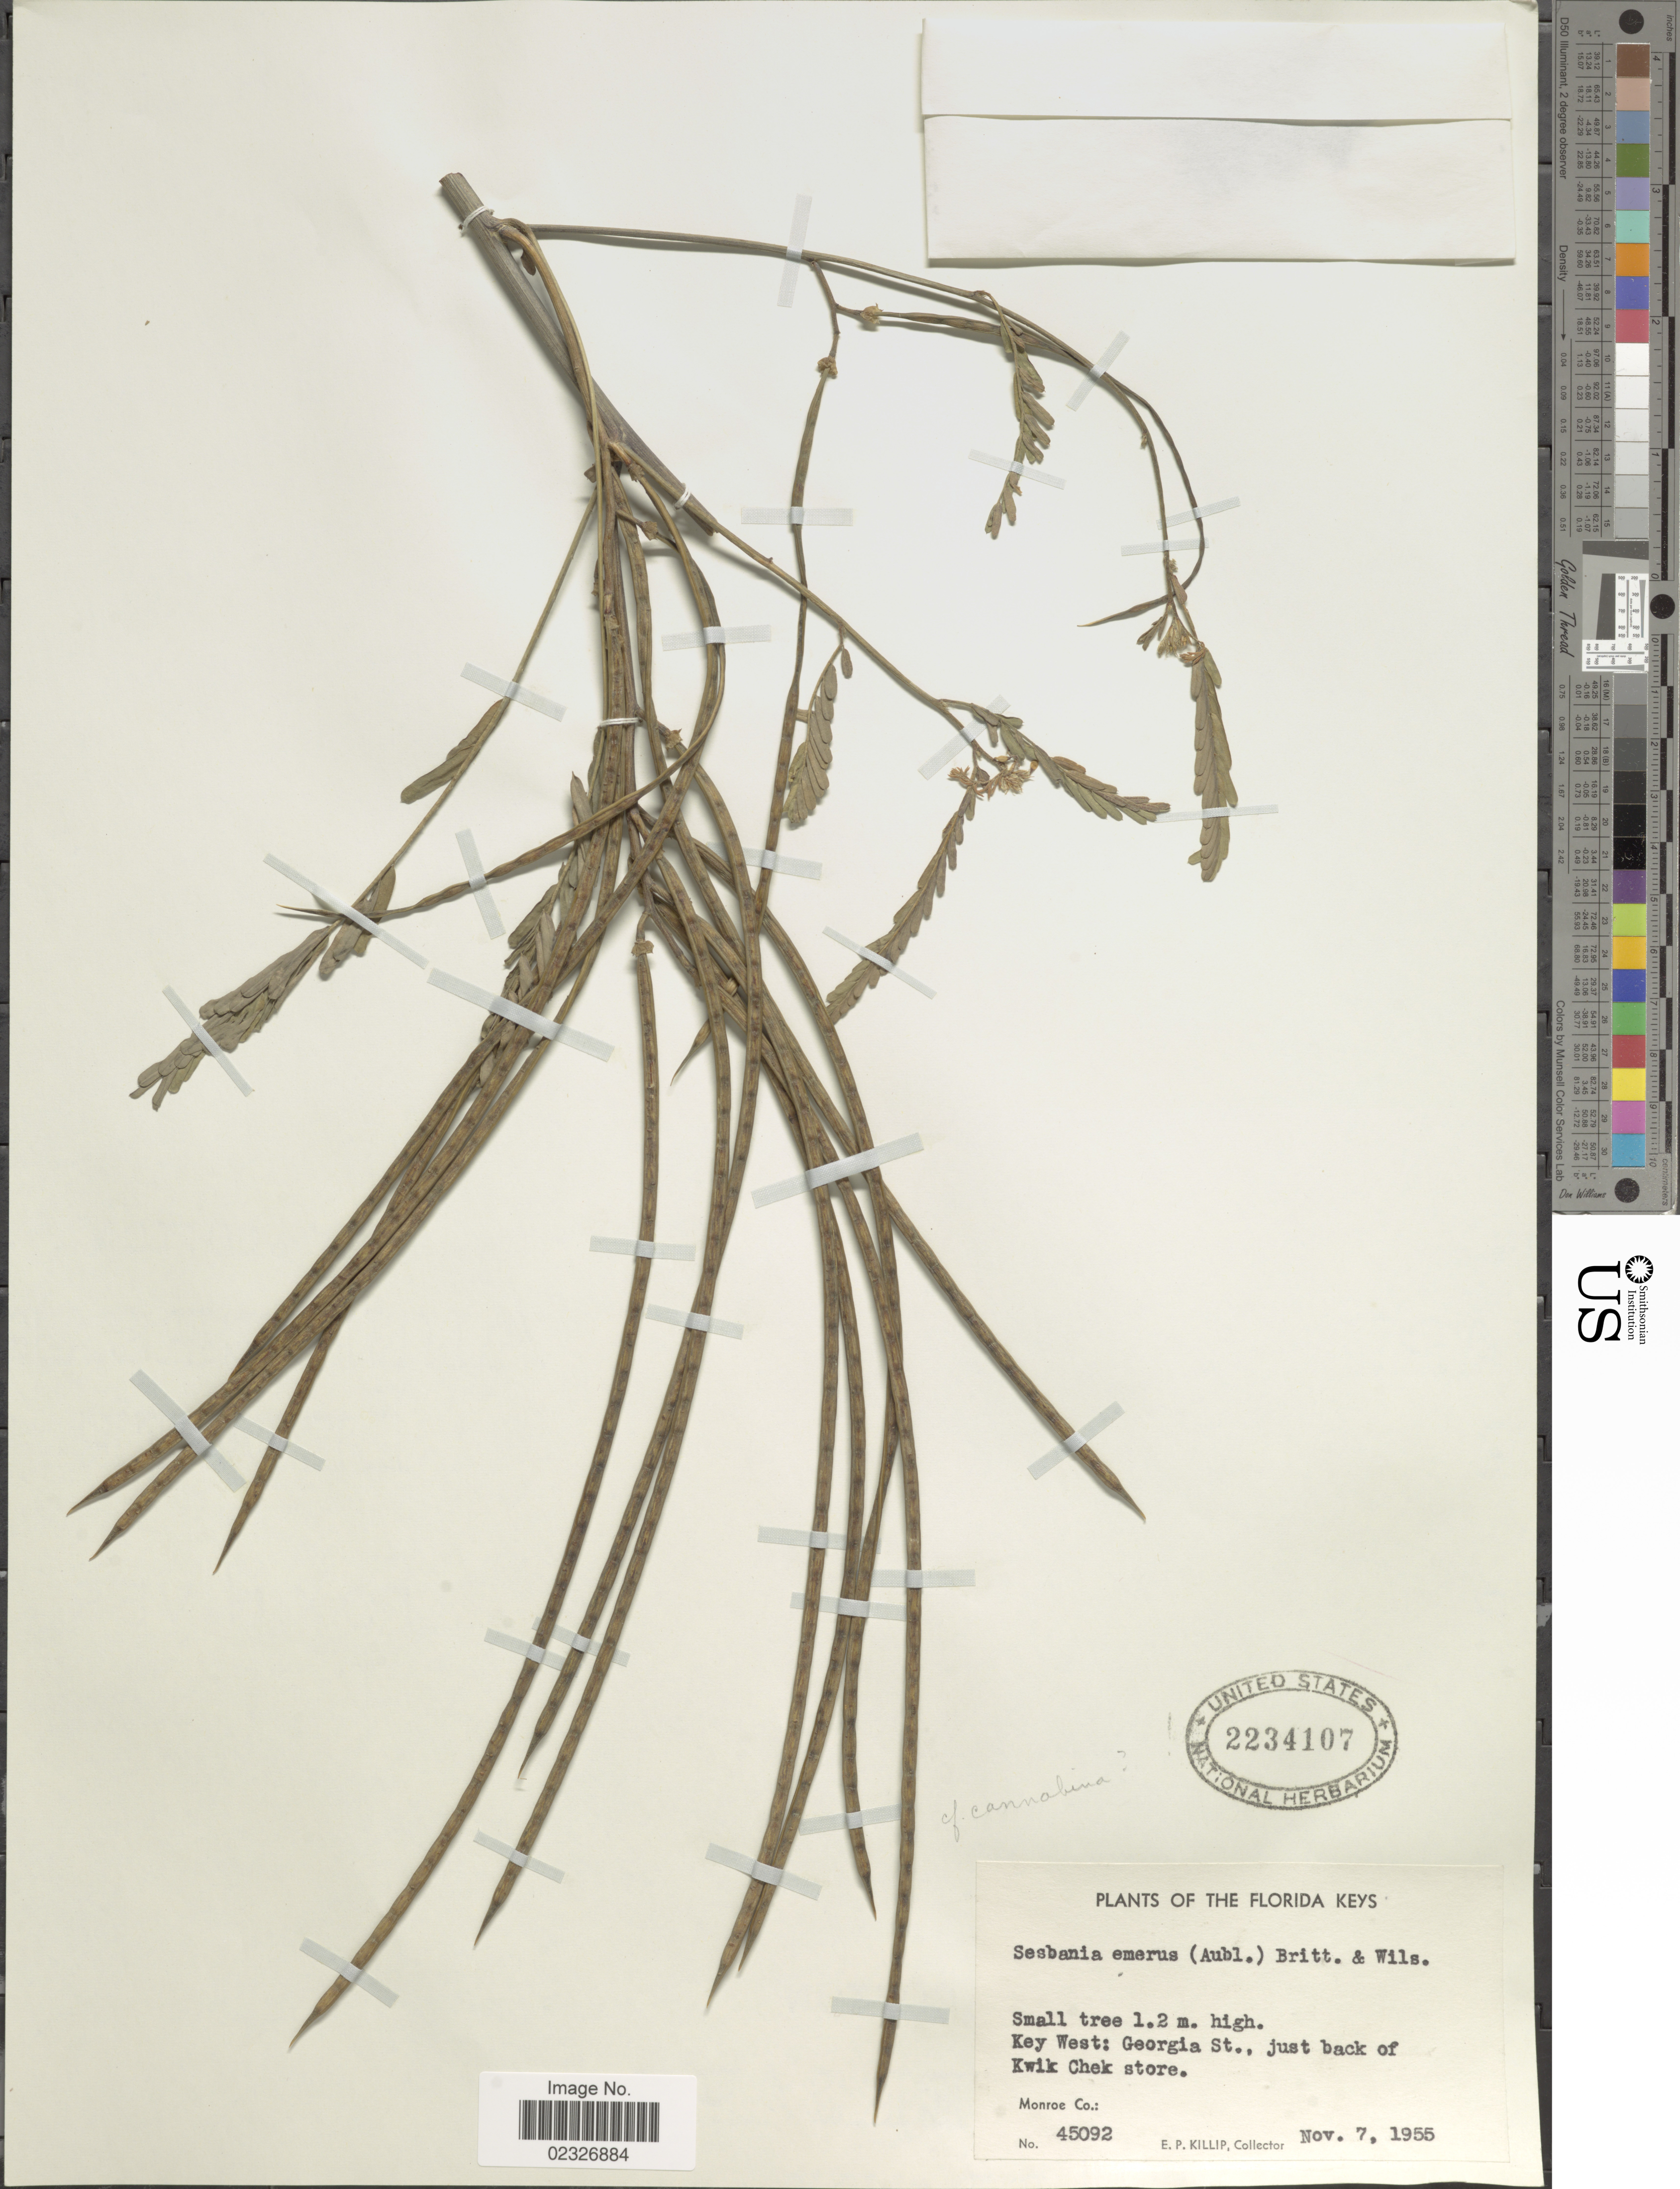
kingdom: Plantae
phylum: Tracheophyta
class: Magnoliopsida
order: Fabales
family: Fabaceae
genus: Sesbania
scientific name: Sesbania emerus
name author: (Aubl.) Urb.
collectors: E. P. Killip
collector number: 45092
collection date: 1955-11-07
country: United States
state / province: Florida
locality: Florida Keys, Key West: Georgia St., just back of Kwik Chek store, Monroe Co.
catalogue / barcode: US 2234107